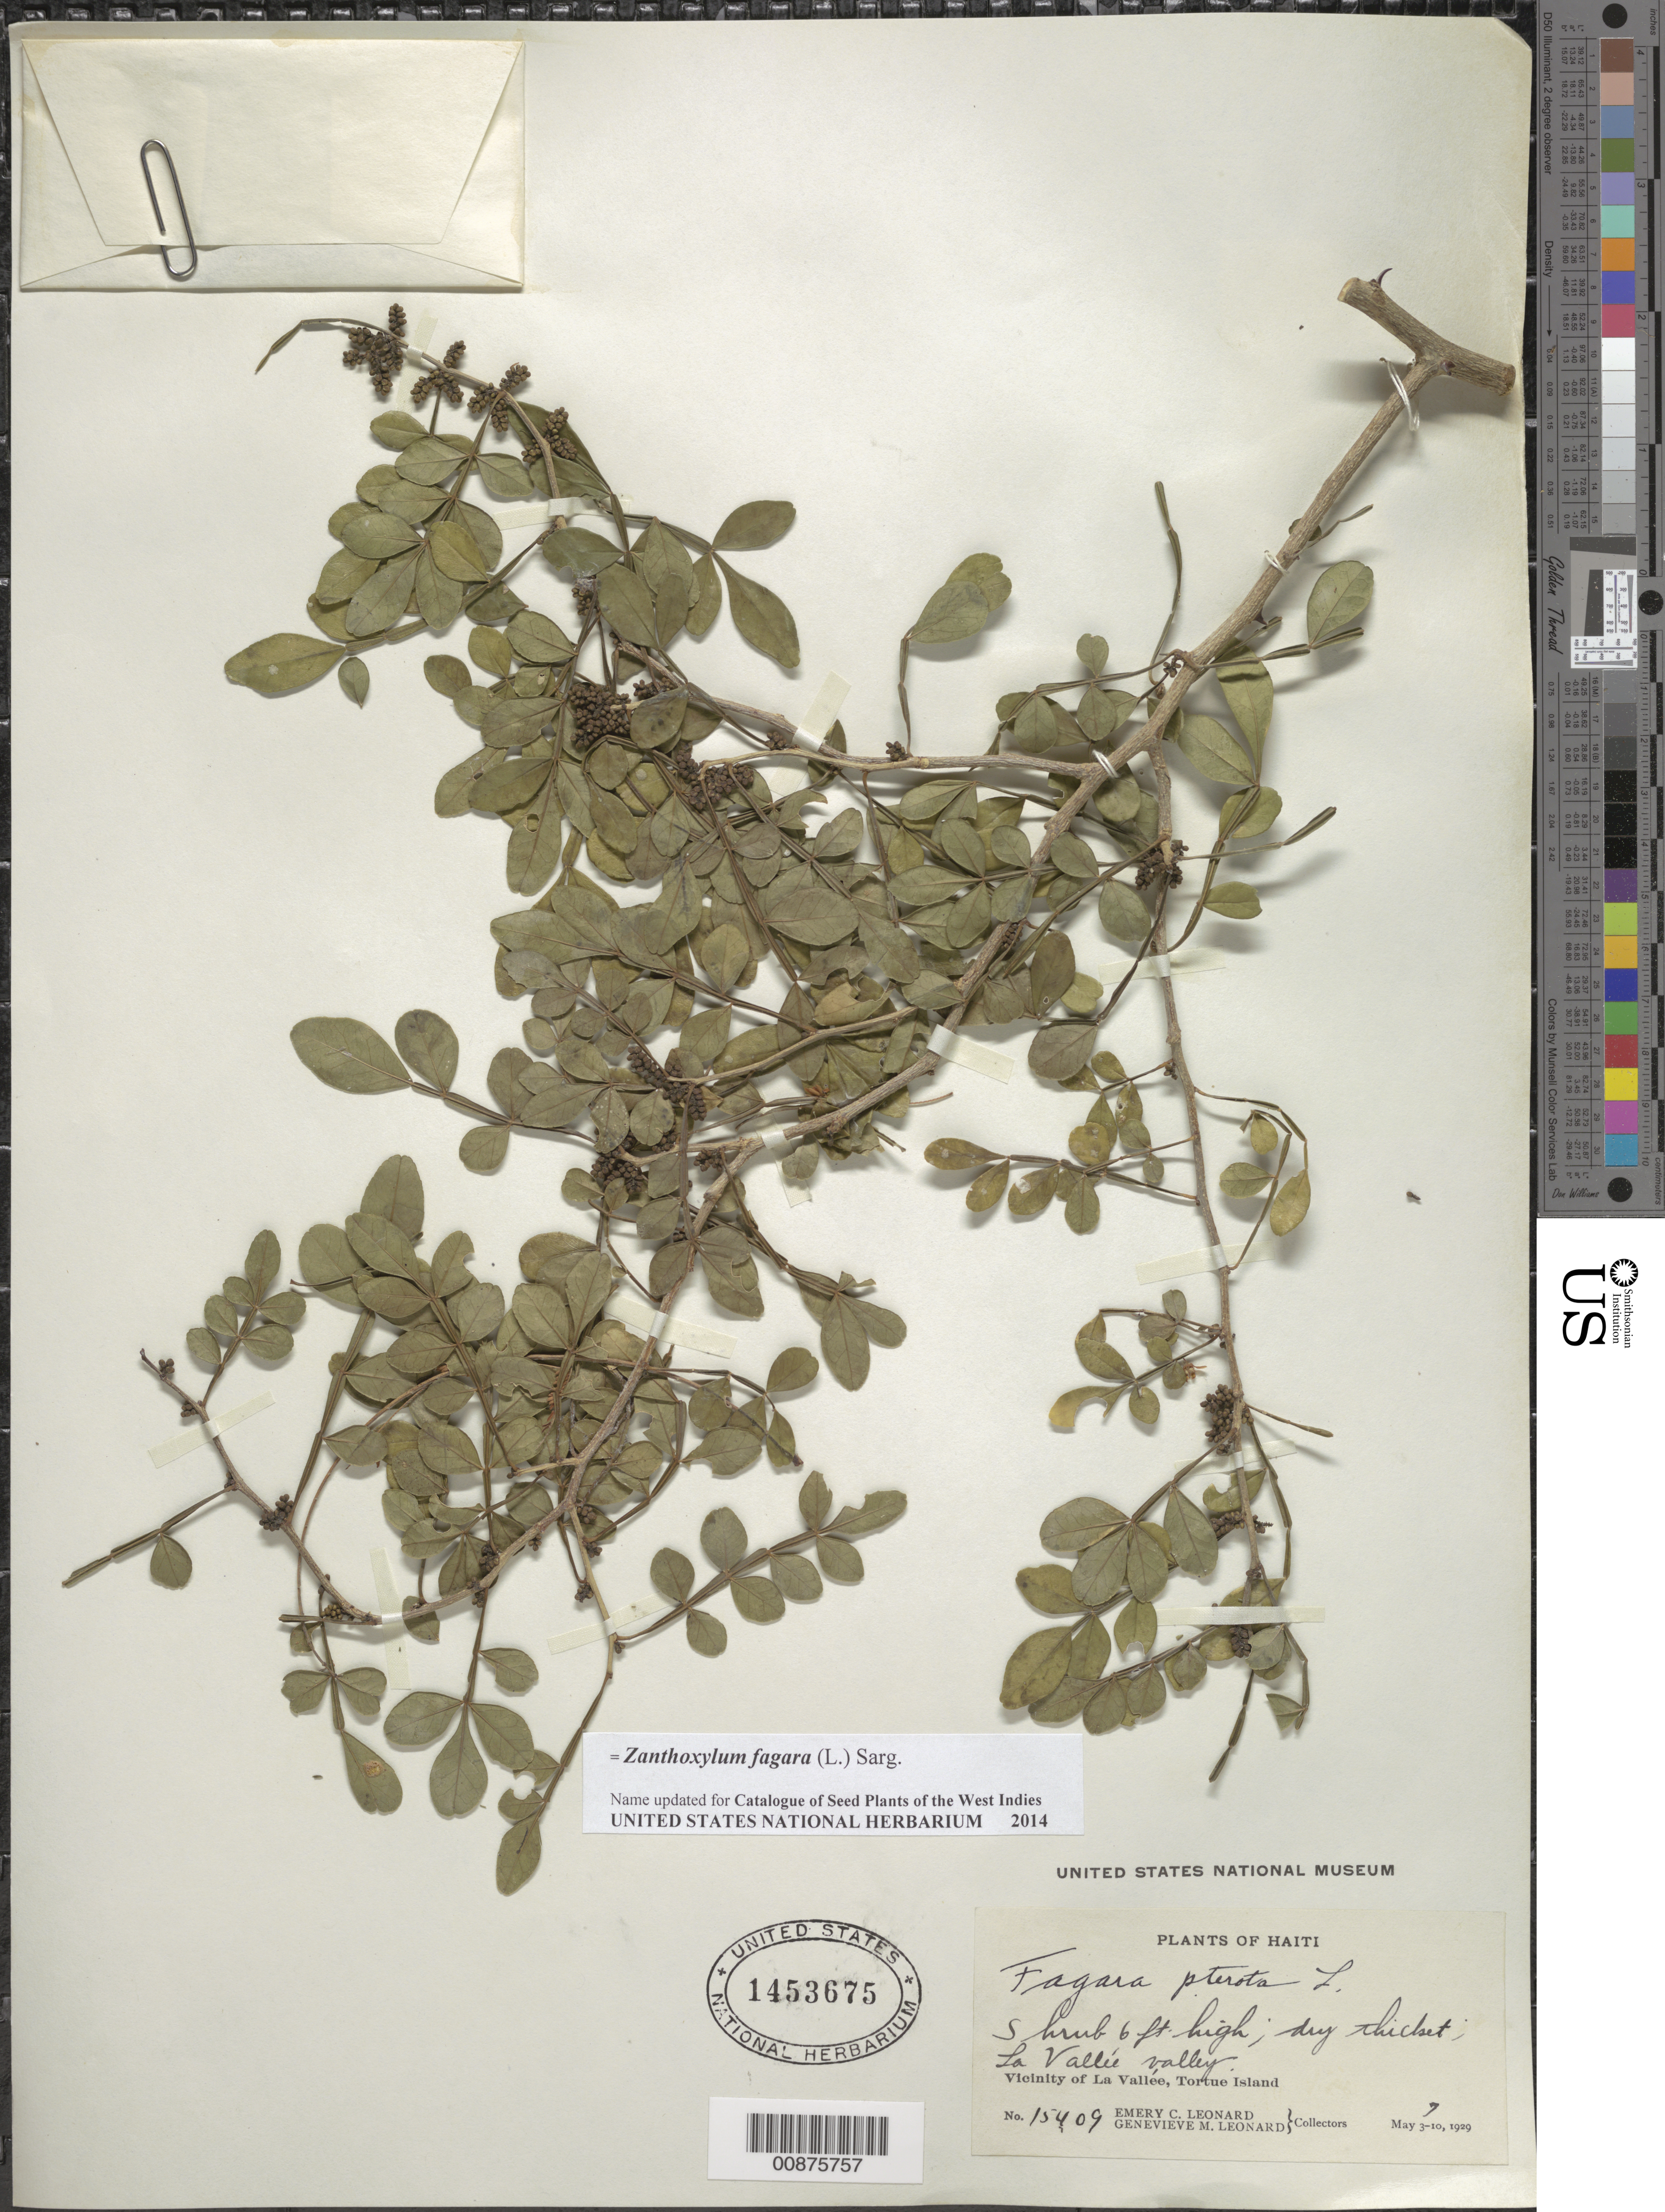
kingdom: Plantae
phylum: Tracheophyta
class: Magnoliopsida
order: Sapindales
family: Rutaceae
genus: Zanthoxylum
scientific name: Zanthoxylum fagara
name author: (L.) Sarg.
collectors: E. C. Leonard & G. M. Leonard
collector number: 15409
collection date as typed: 07 May 1929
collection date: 1929-05-07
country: Haiti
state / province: Nord-Ouest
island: Île de la Tortue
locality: Vicinity of La Vallée, La Vallée valley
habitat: Dry thicket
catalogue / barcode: US 1453675